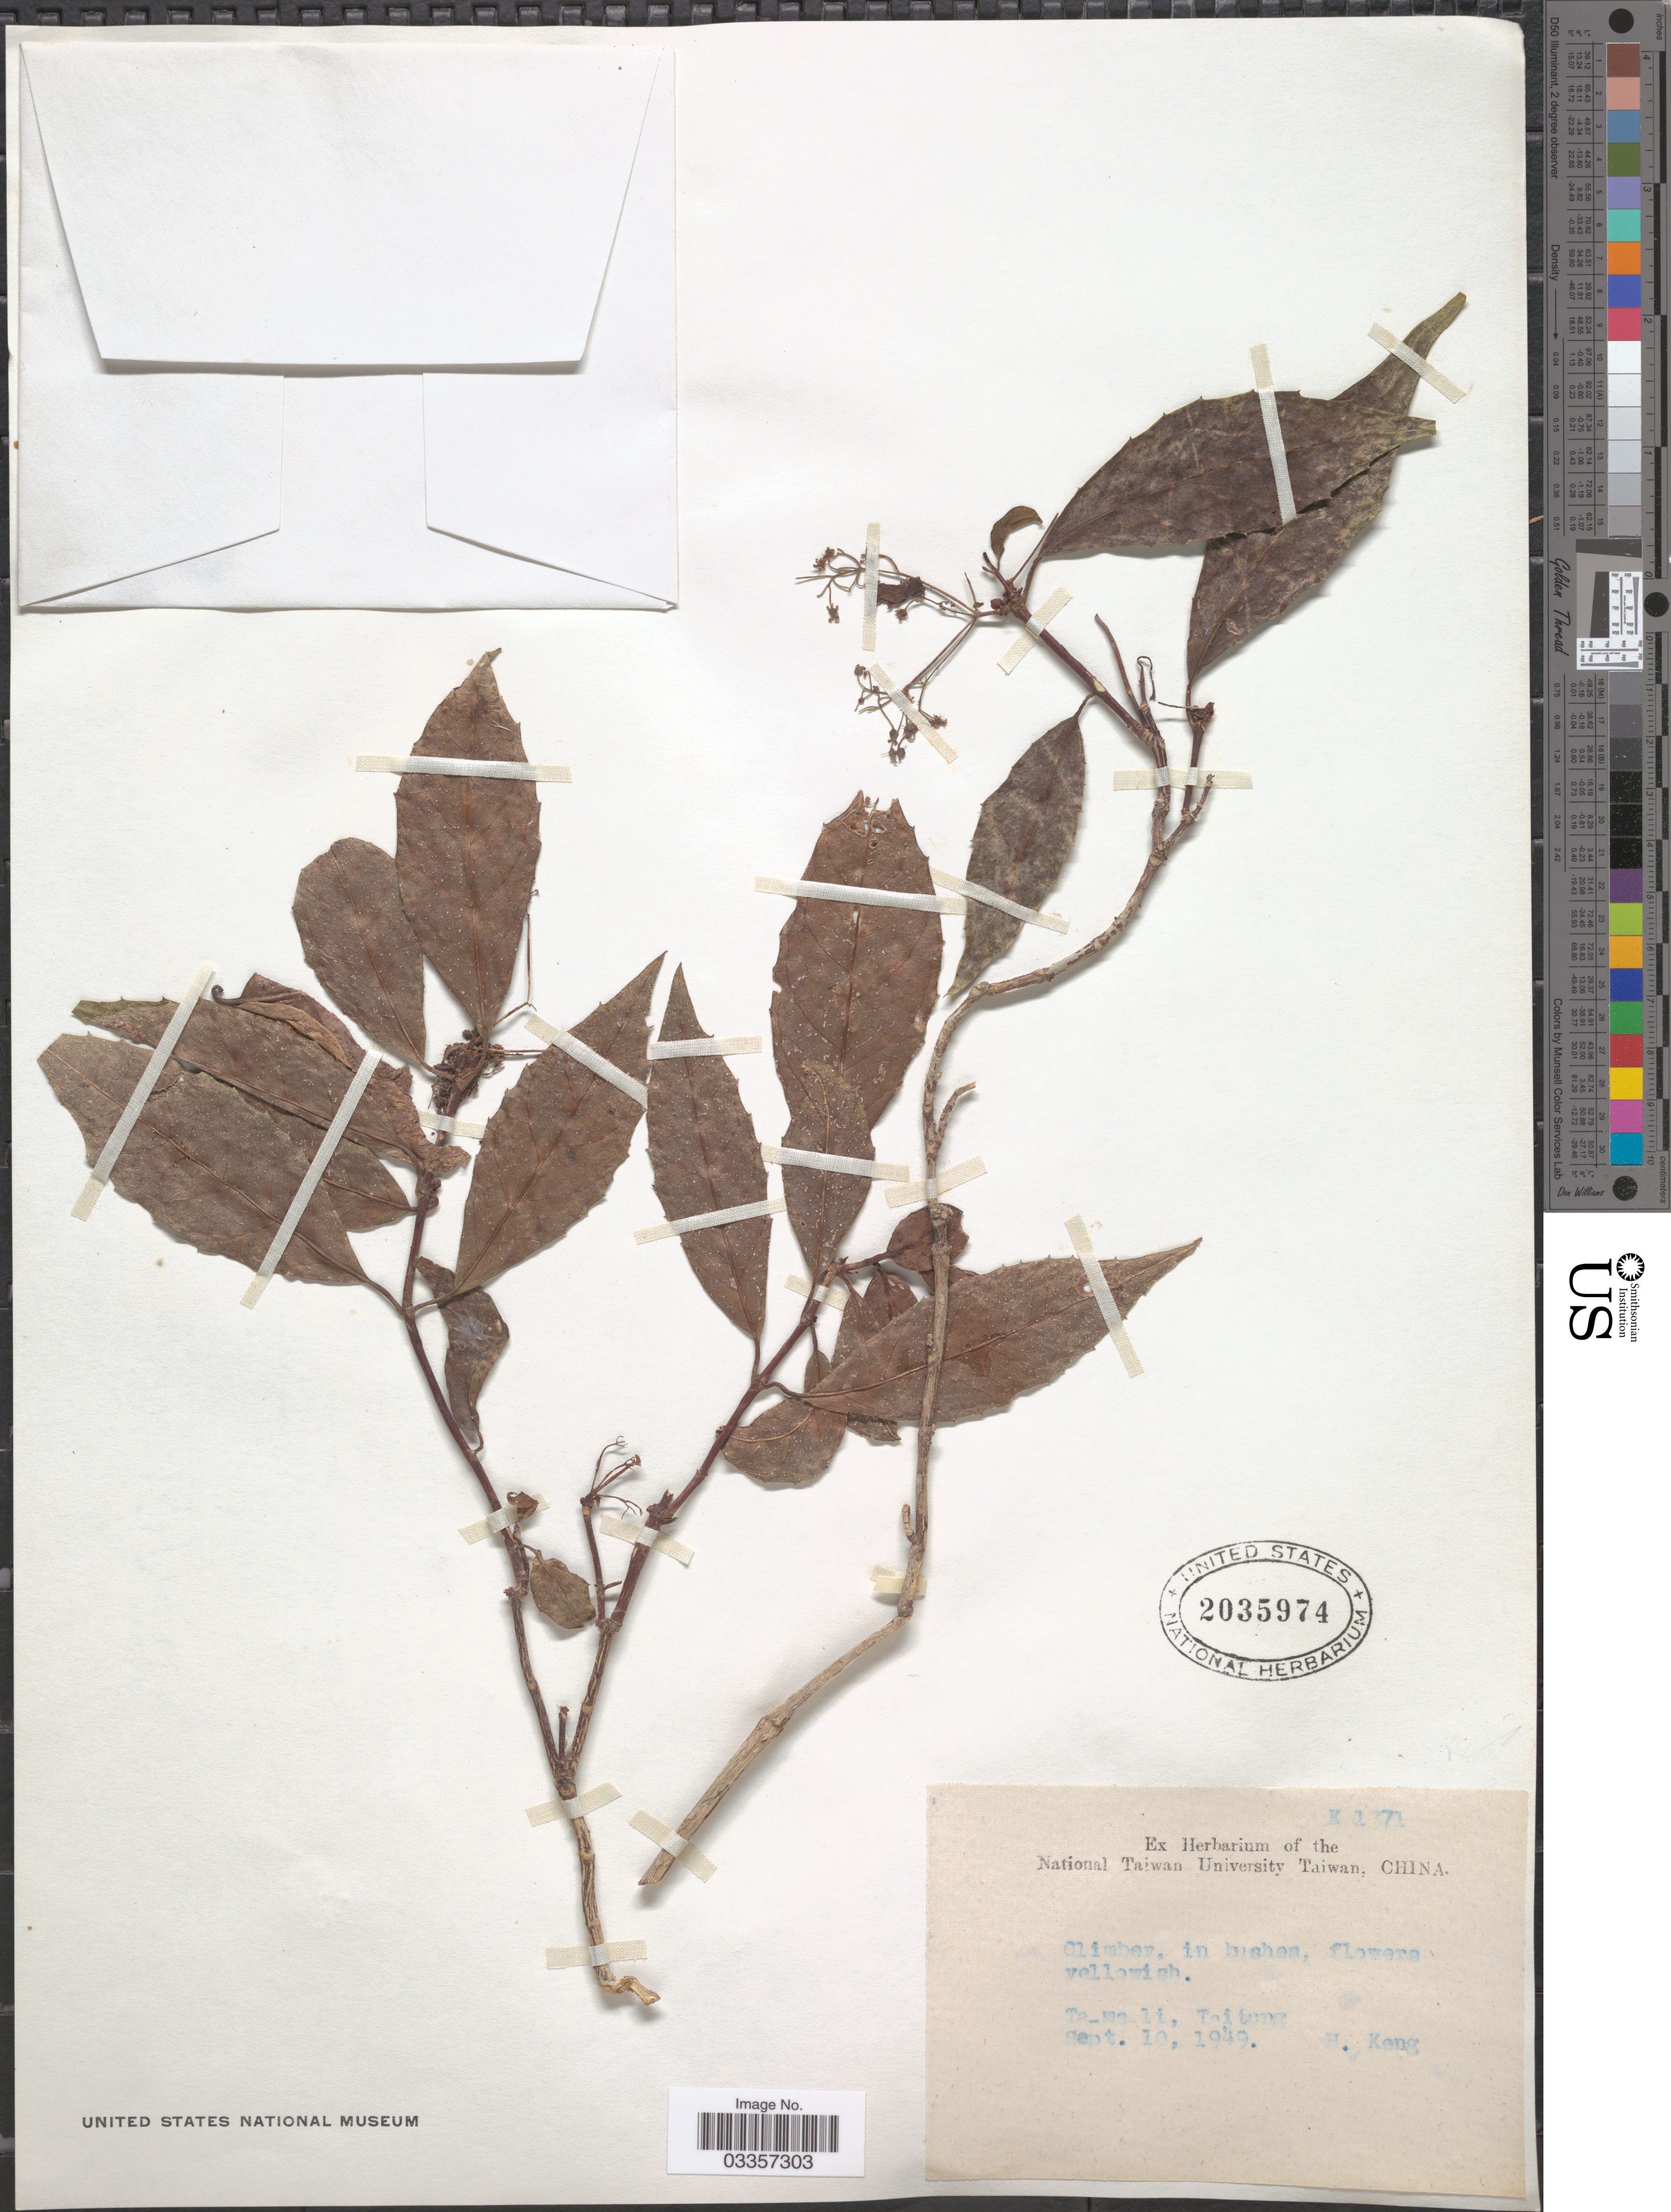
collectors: H. Keng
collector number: K1371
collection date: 1949-09-10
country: Taiwan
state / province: Taitung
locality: Ta-ma-li.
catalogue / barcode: US 2035974